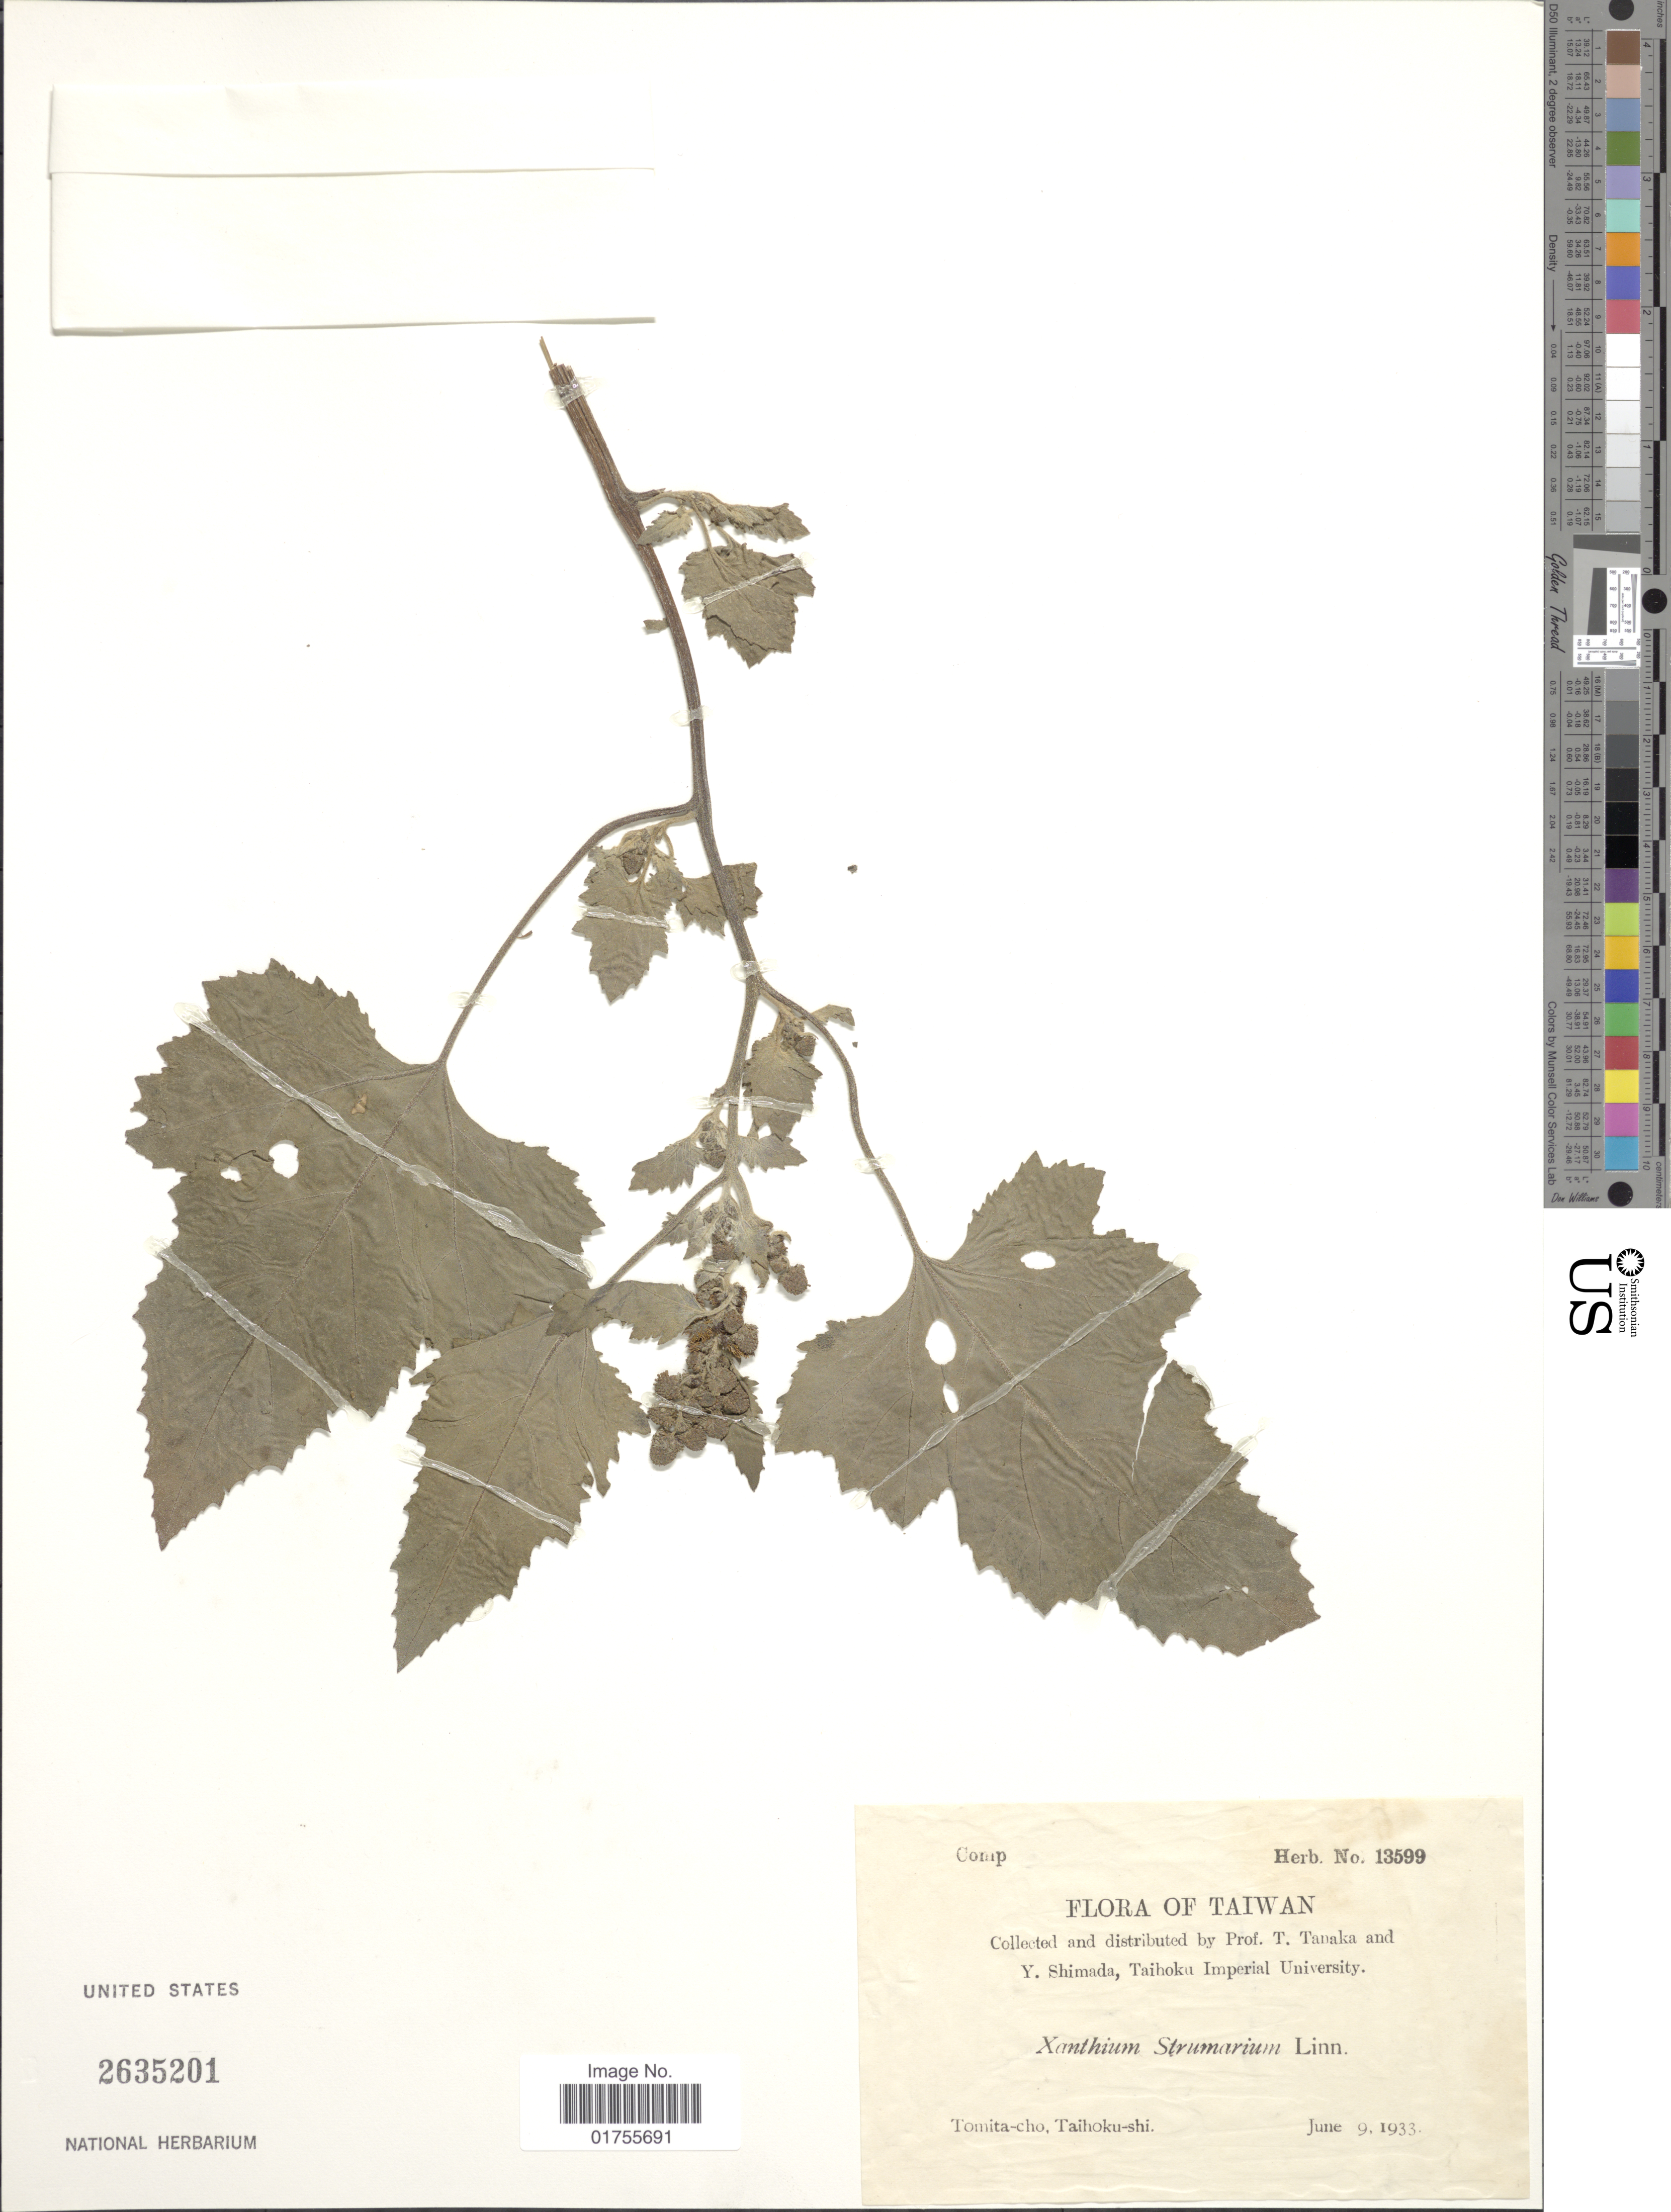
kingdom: Plantae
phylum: Tracheophyta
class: Magnoliopsida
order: Asterales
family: Asteraceae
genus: Xanthium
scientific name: Xanthium strumarium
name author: L.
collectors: T. Tanaka & Y. Shimada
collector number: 13599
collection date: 1933-06-09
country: Taiwan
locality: Tomita-cho, Taihoku-shi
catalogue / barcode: US 2635201